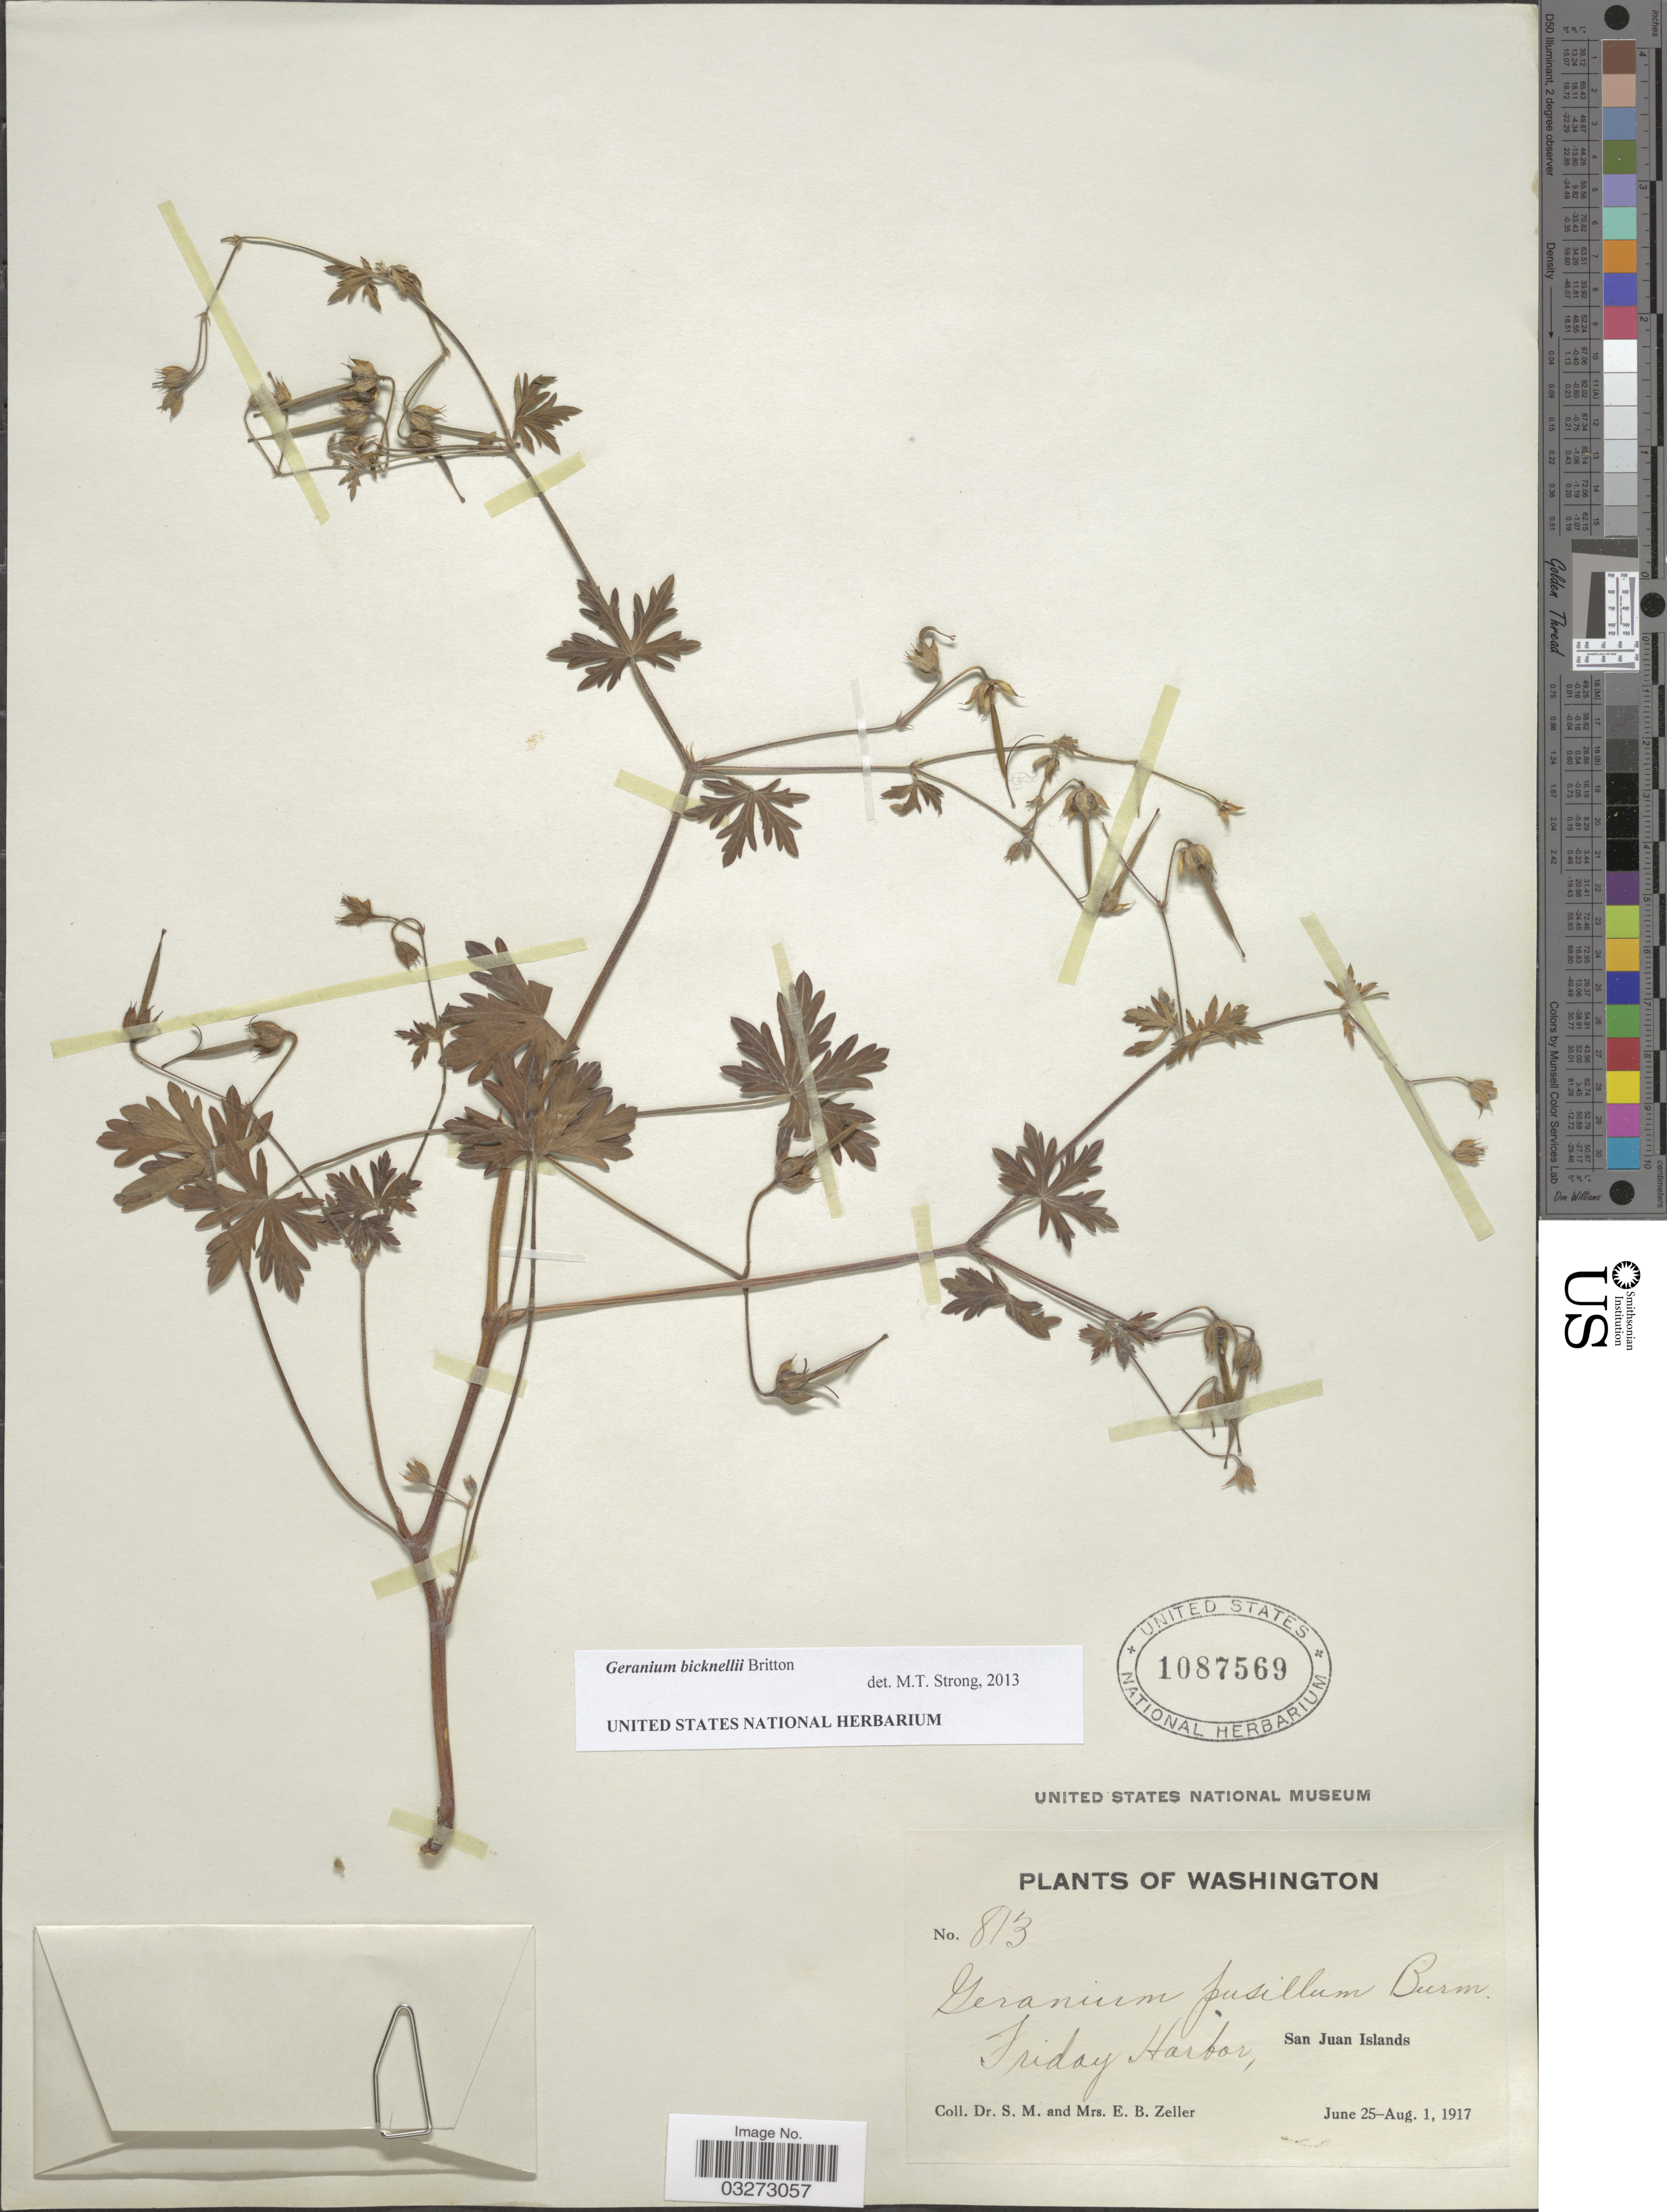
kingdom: Plantae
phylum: Tracheophyta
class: Magnoliopsida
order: Geraniales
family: Geraniaceae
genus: Geranium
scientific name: Geranium bicknellii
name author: Britton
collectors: S. Zeller & E. Zeller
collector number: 813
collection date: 1917-06-25/1917-08-01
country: United States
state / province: Washington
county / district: San Juan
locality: Friday Harbor, San Juan Islands.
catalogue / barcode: US 1087569